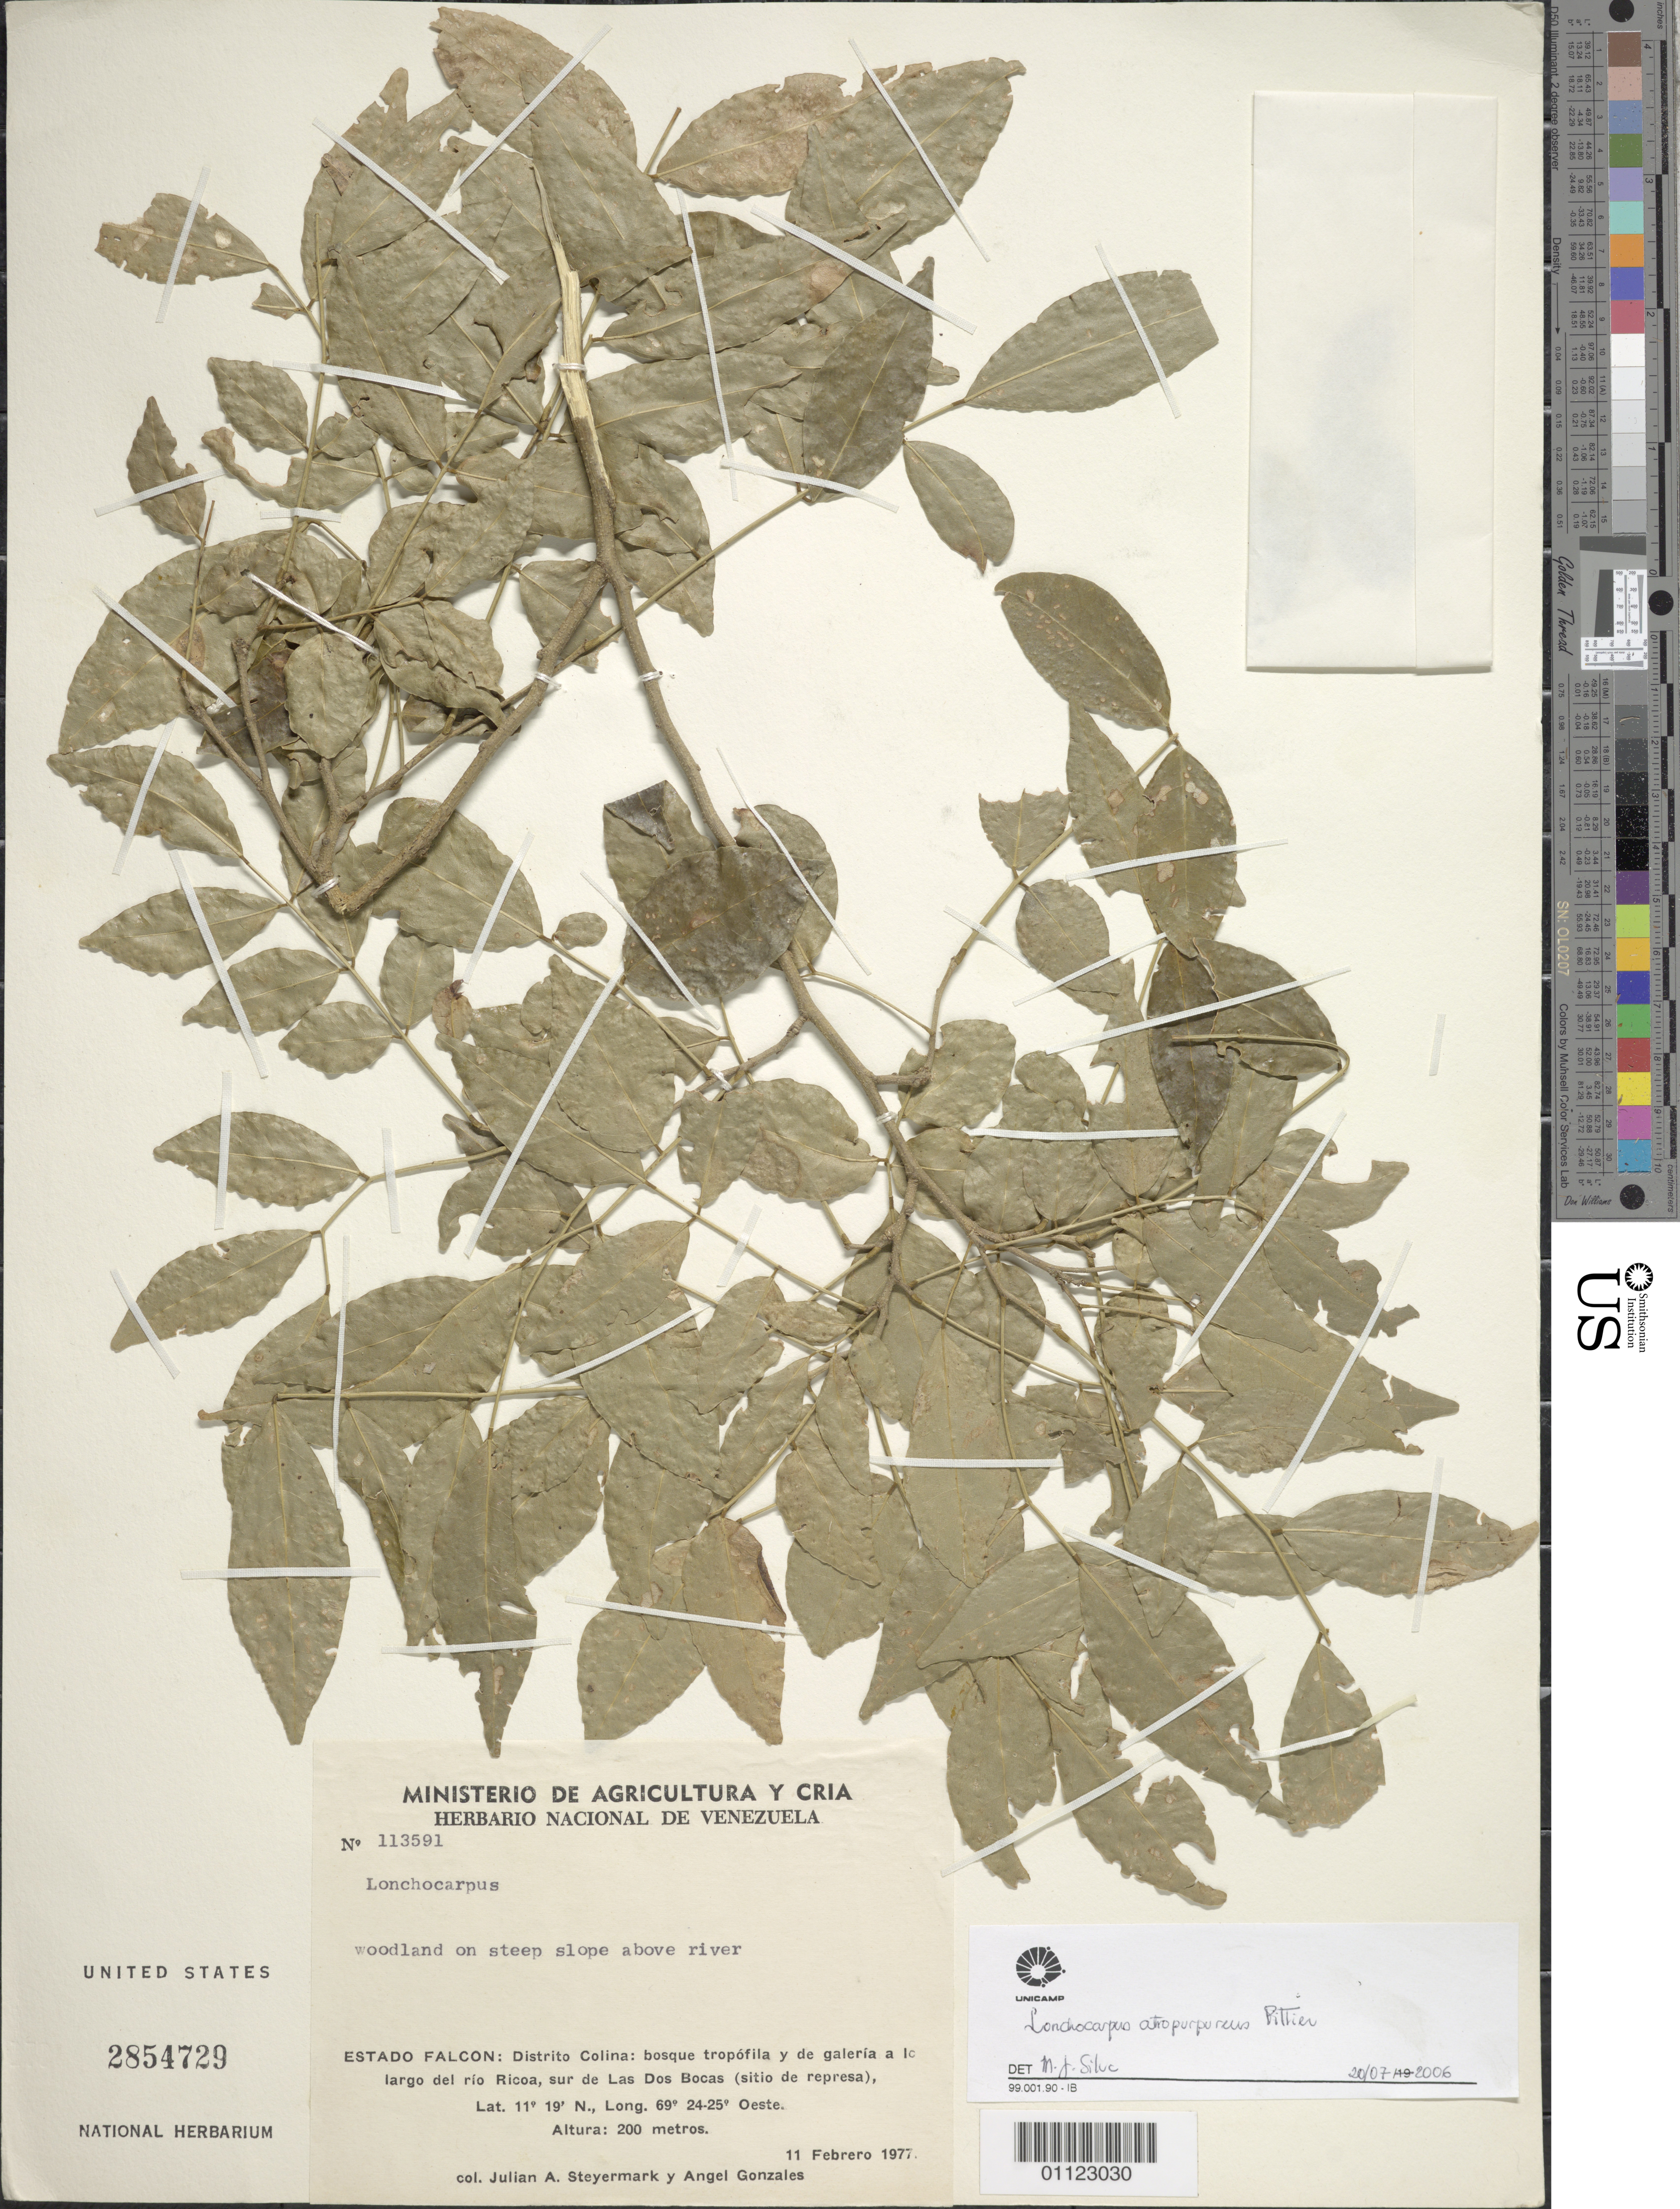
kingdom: Plantae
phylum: Tracheophyta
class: Magnoliopsida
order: Fabales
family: Fabaceae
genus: Lonchocarpus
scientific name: Lonchocarpus atropurpureus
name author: Benth.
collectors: J. Steyermark & A. Gonzáles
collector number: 113591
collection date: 1977-02-11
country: Venezuela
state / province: Falcón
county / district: Colina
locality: Estado Falcon: Distrito Colina: Bosque tropofila y de galeria a lo largo del rio, sure de Las Dos Bocas (sitio de represa).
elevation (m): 200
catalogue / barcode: US 2854729